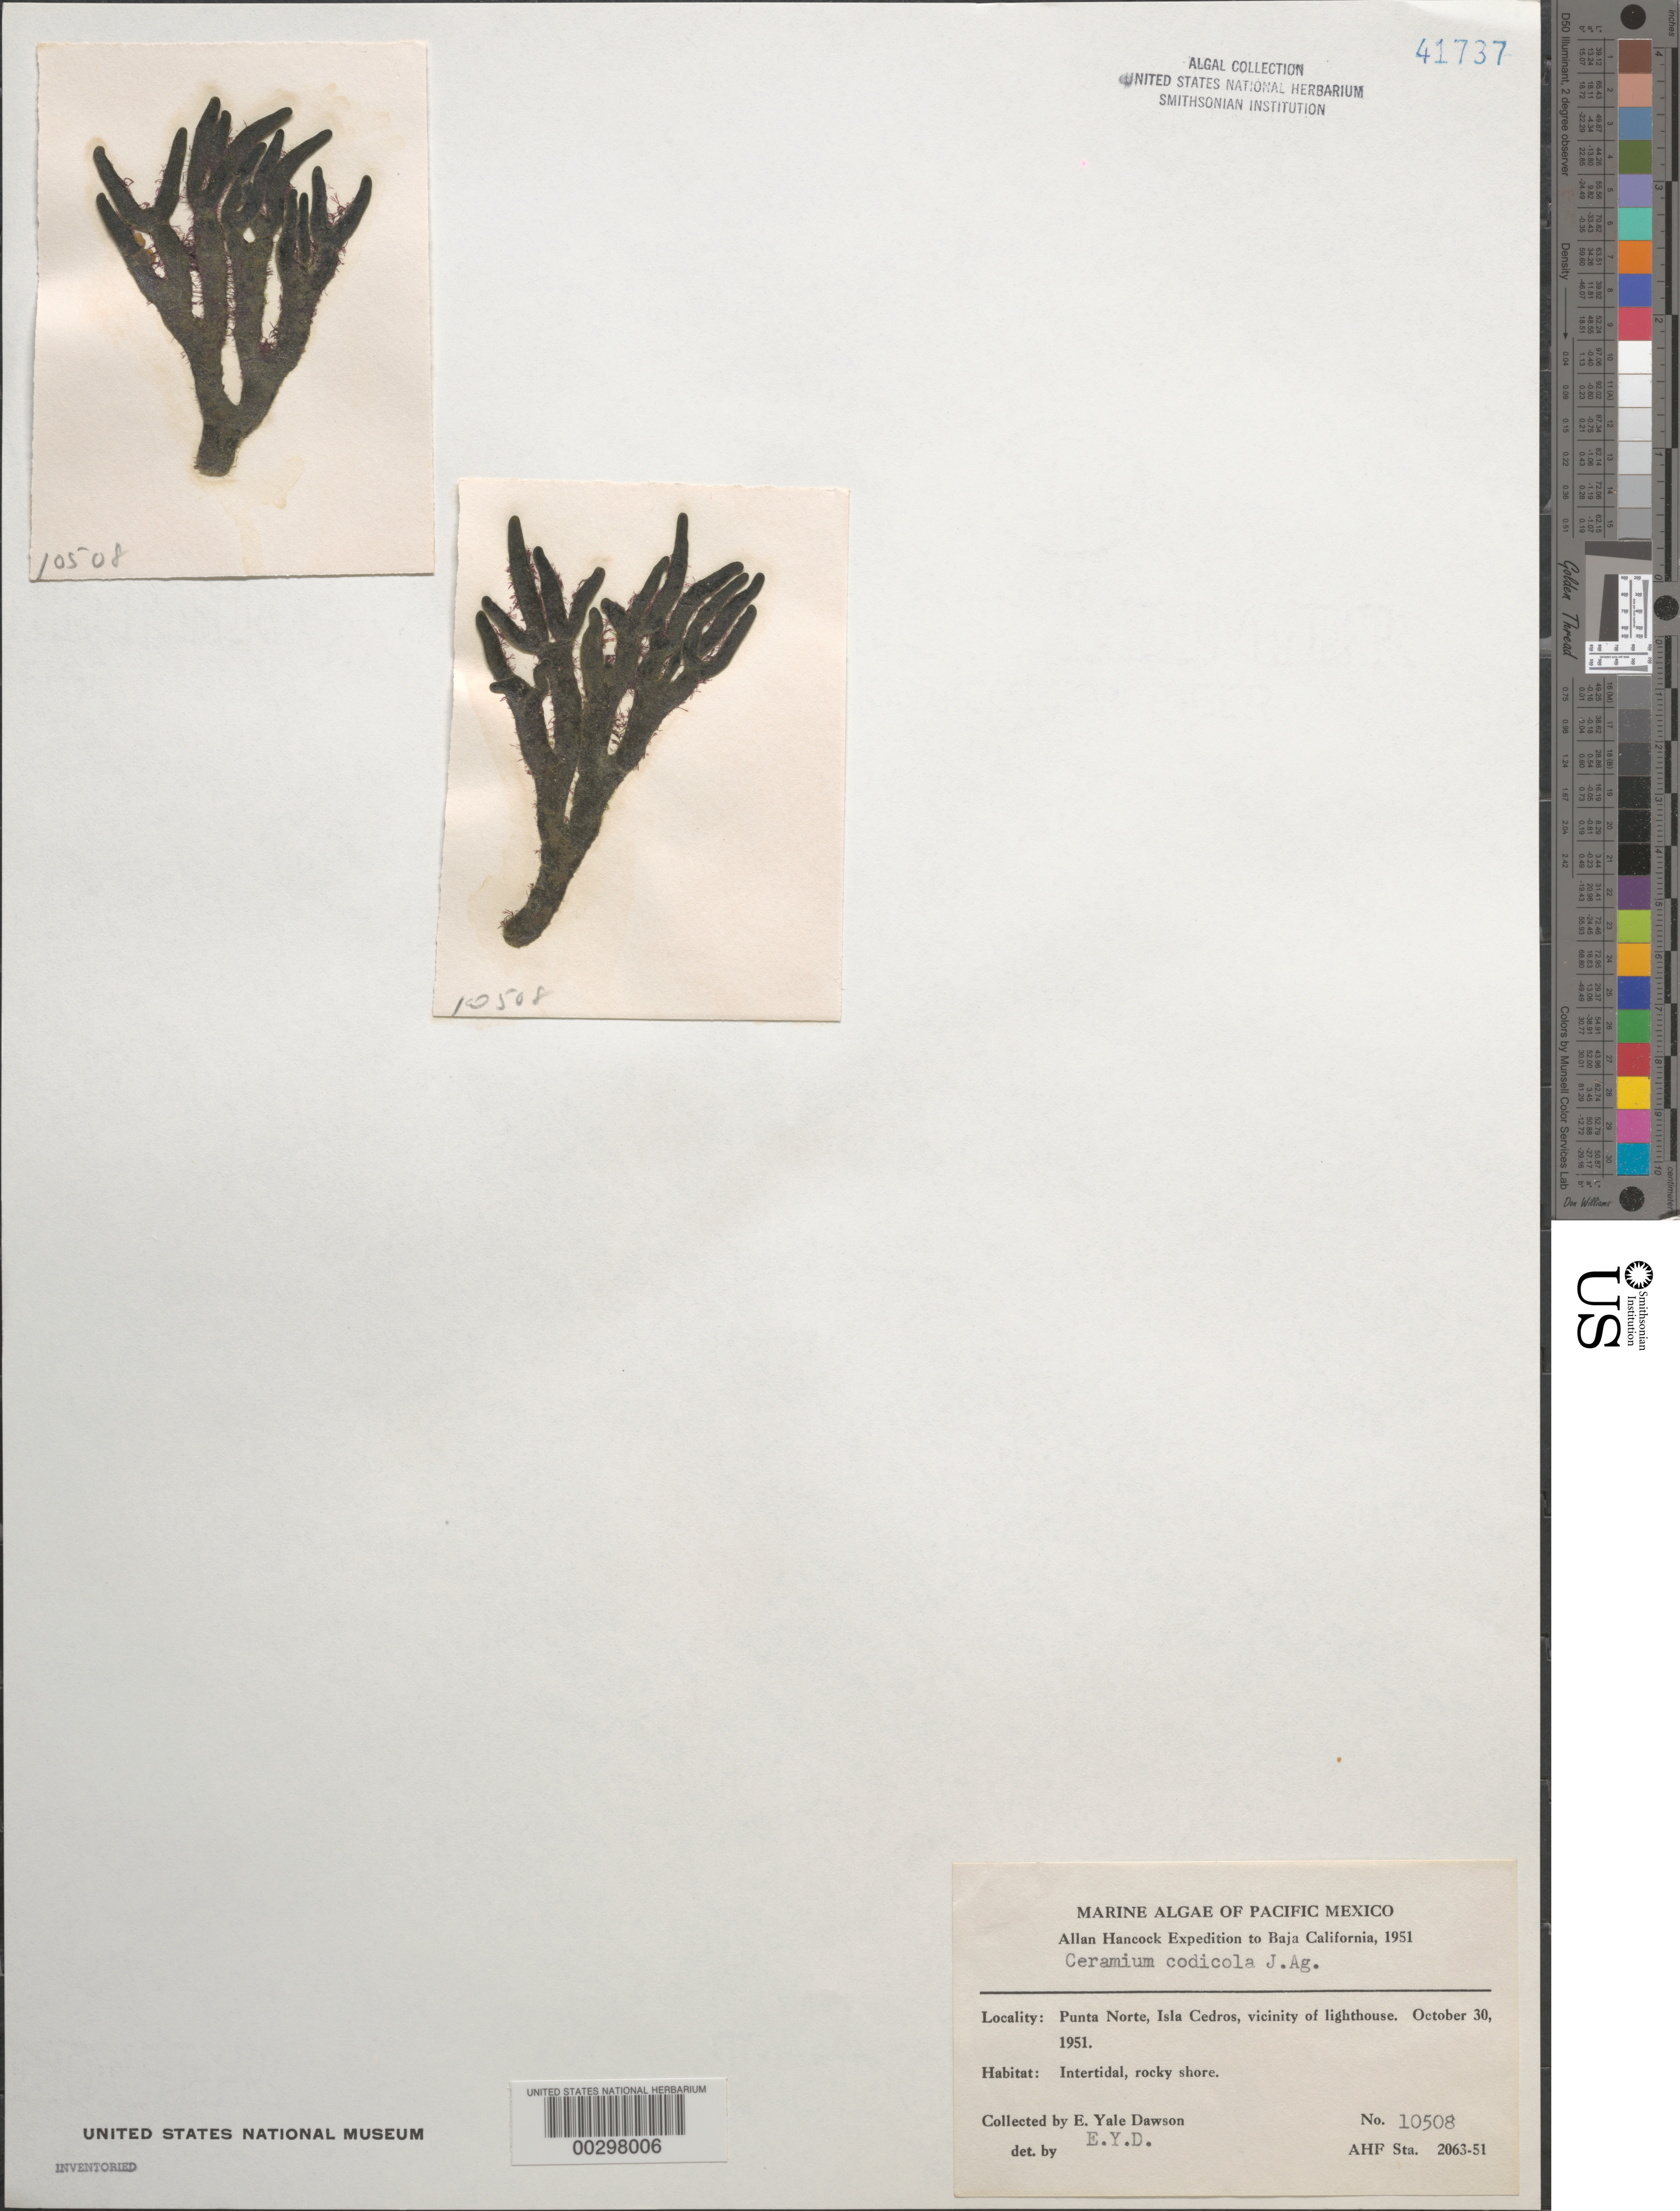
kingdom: Plantae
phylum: Rhodophyta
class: Florideophyceae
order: Ceramiales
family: Ceramiaceae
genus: Ceramium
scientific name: Ceramium codicola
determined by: Dawson, E. Y.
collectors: E. Y. Dawson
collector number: EYD 10508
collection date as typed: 30 Oct 1951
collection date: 1951-10-30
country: Mexico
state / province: Baja California Norte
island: Isla Cedros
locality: Punta Norte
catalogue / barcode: US 41737